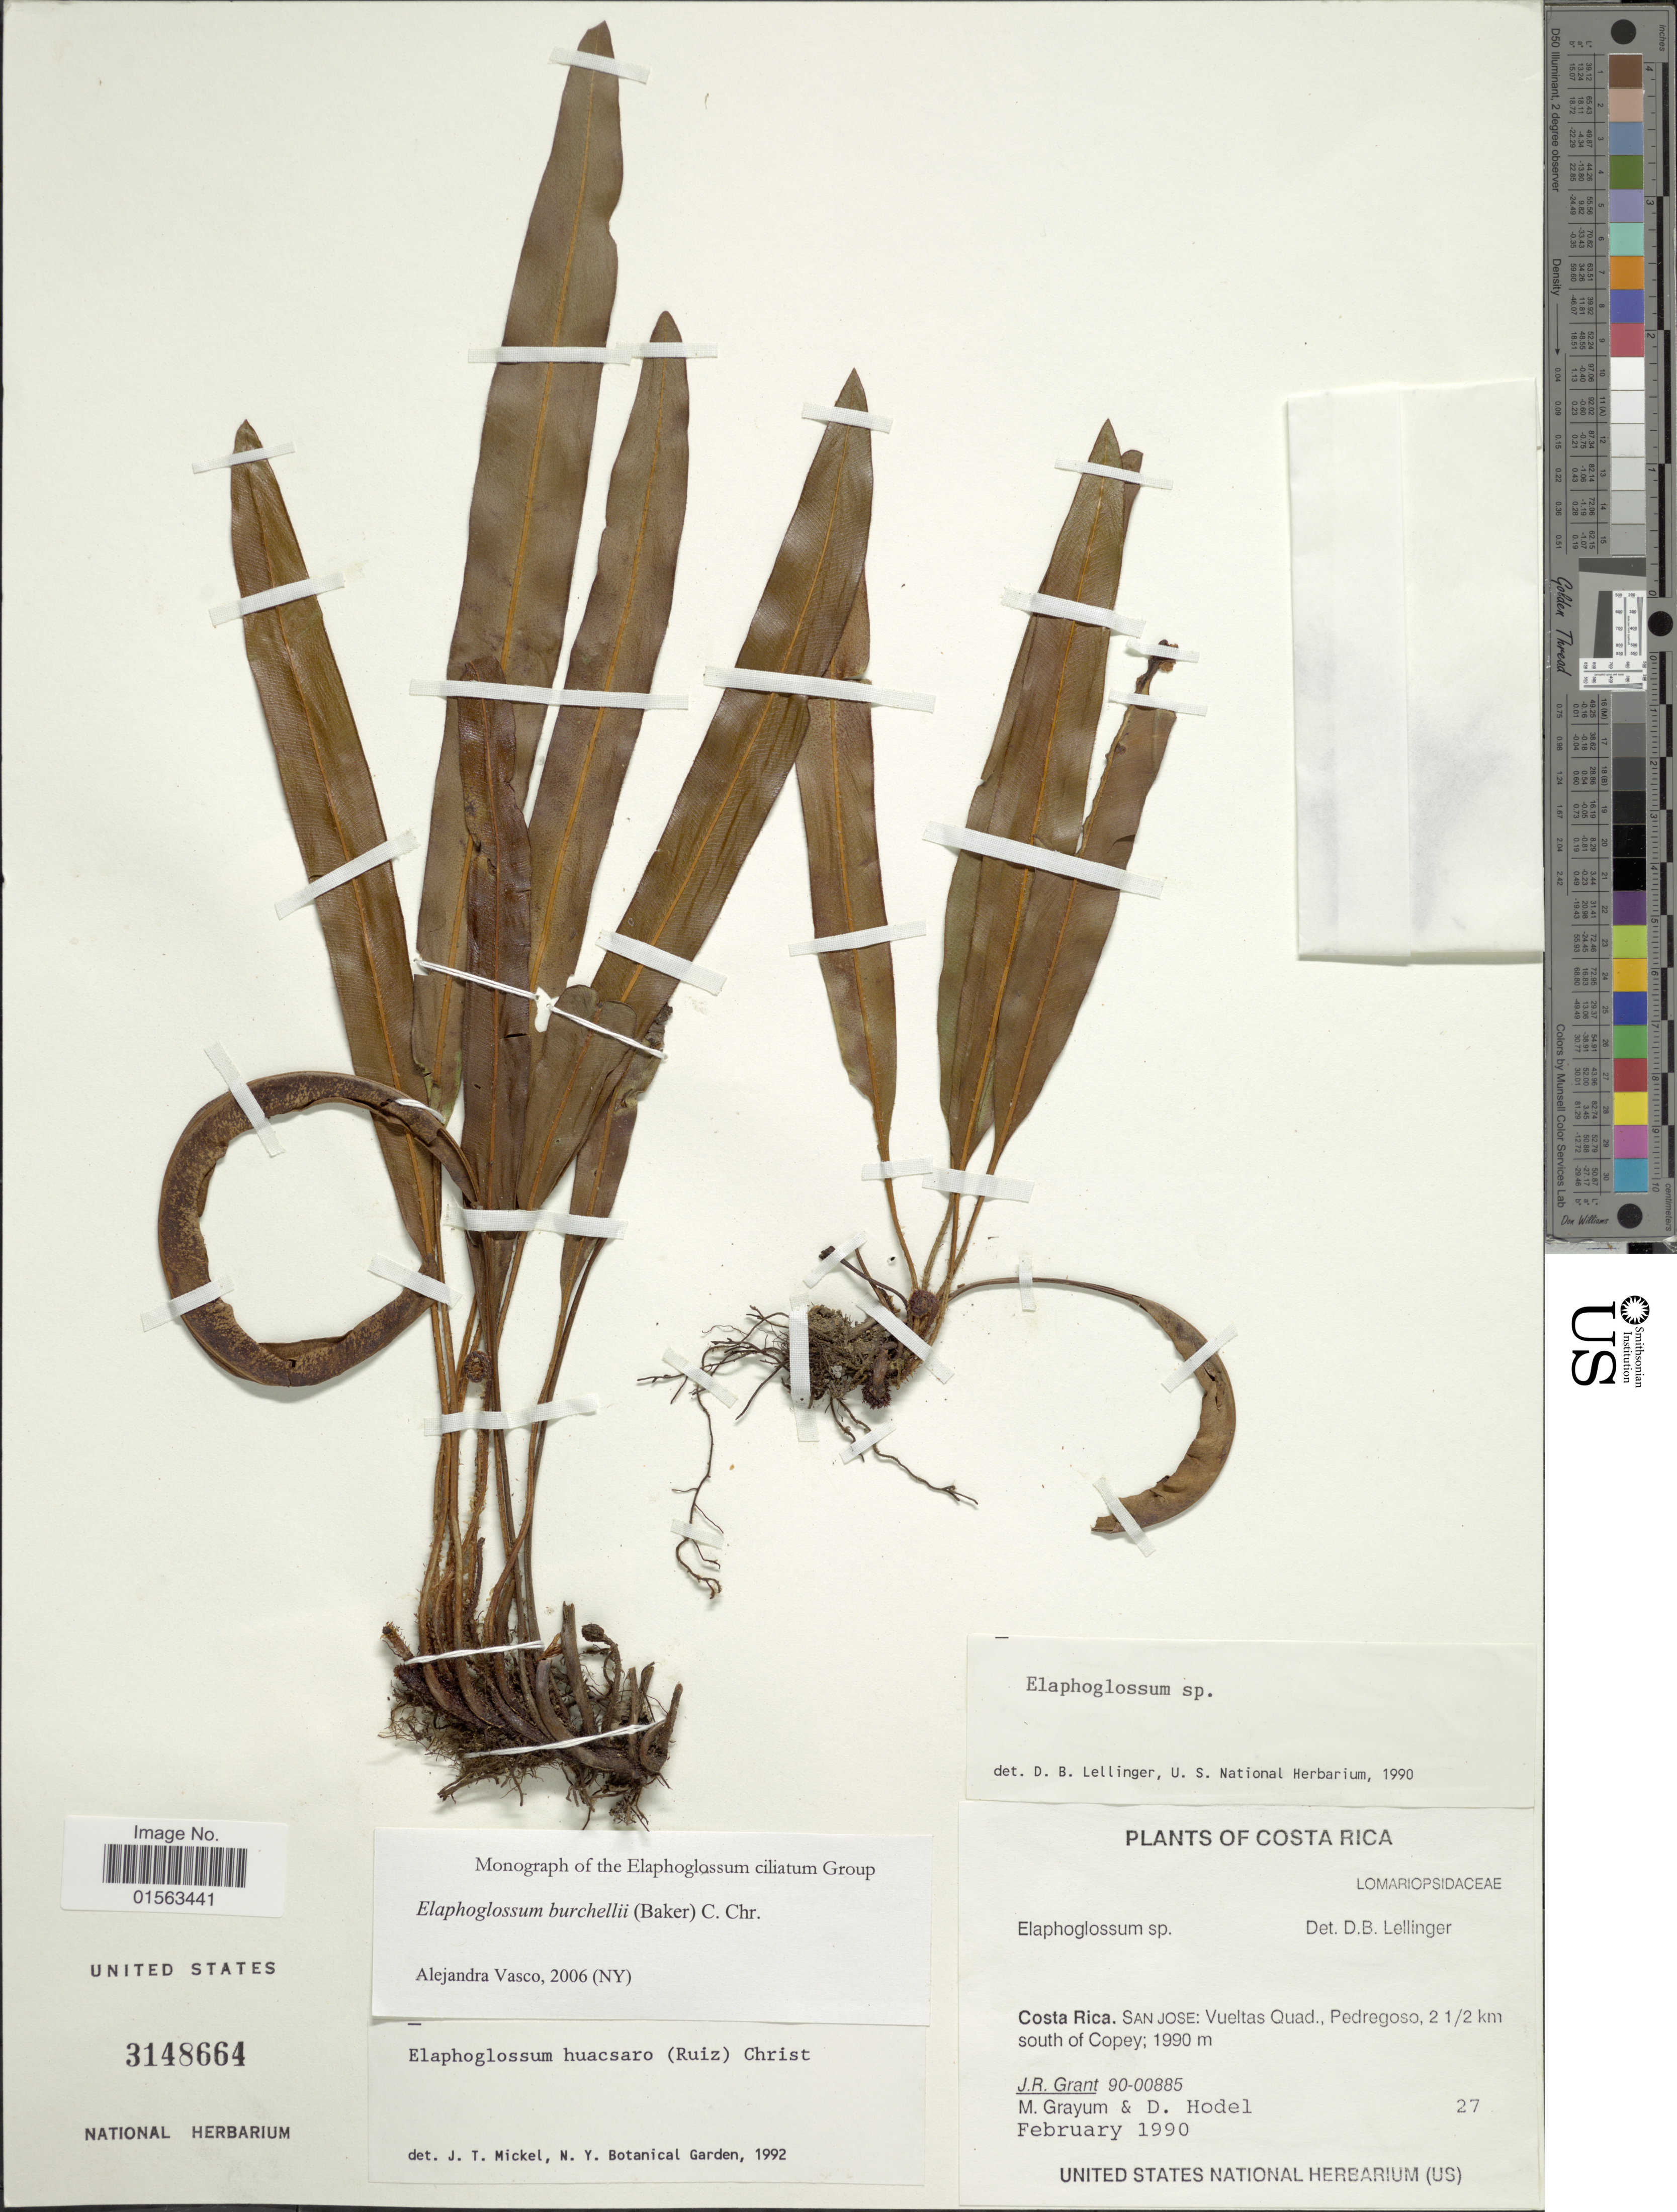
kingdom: Plantae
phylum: Tracheophyta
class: Polypodiopsida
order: Polypodiales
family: Dryopteridaceae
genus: Elaphoglossum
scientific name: Elaphoglossum burchellii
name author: (Baker) C. Chr.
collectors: J. Grant, M. H. Grayum & D. R. Hodel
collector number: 90-00885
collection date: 1990-02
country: Costa Rica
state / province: San José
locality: San Jose: Vueltas Quad., Pedregoso, 2 1/2 km south of Copey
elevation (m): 1990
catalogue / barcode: US 3148664